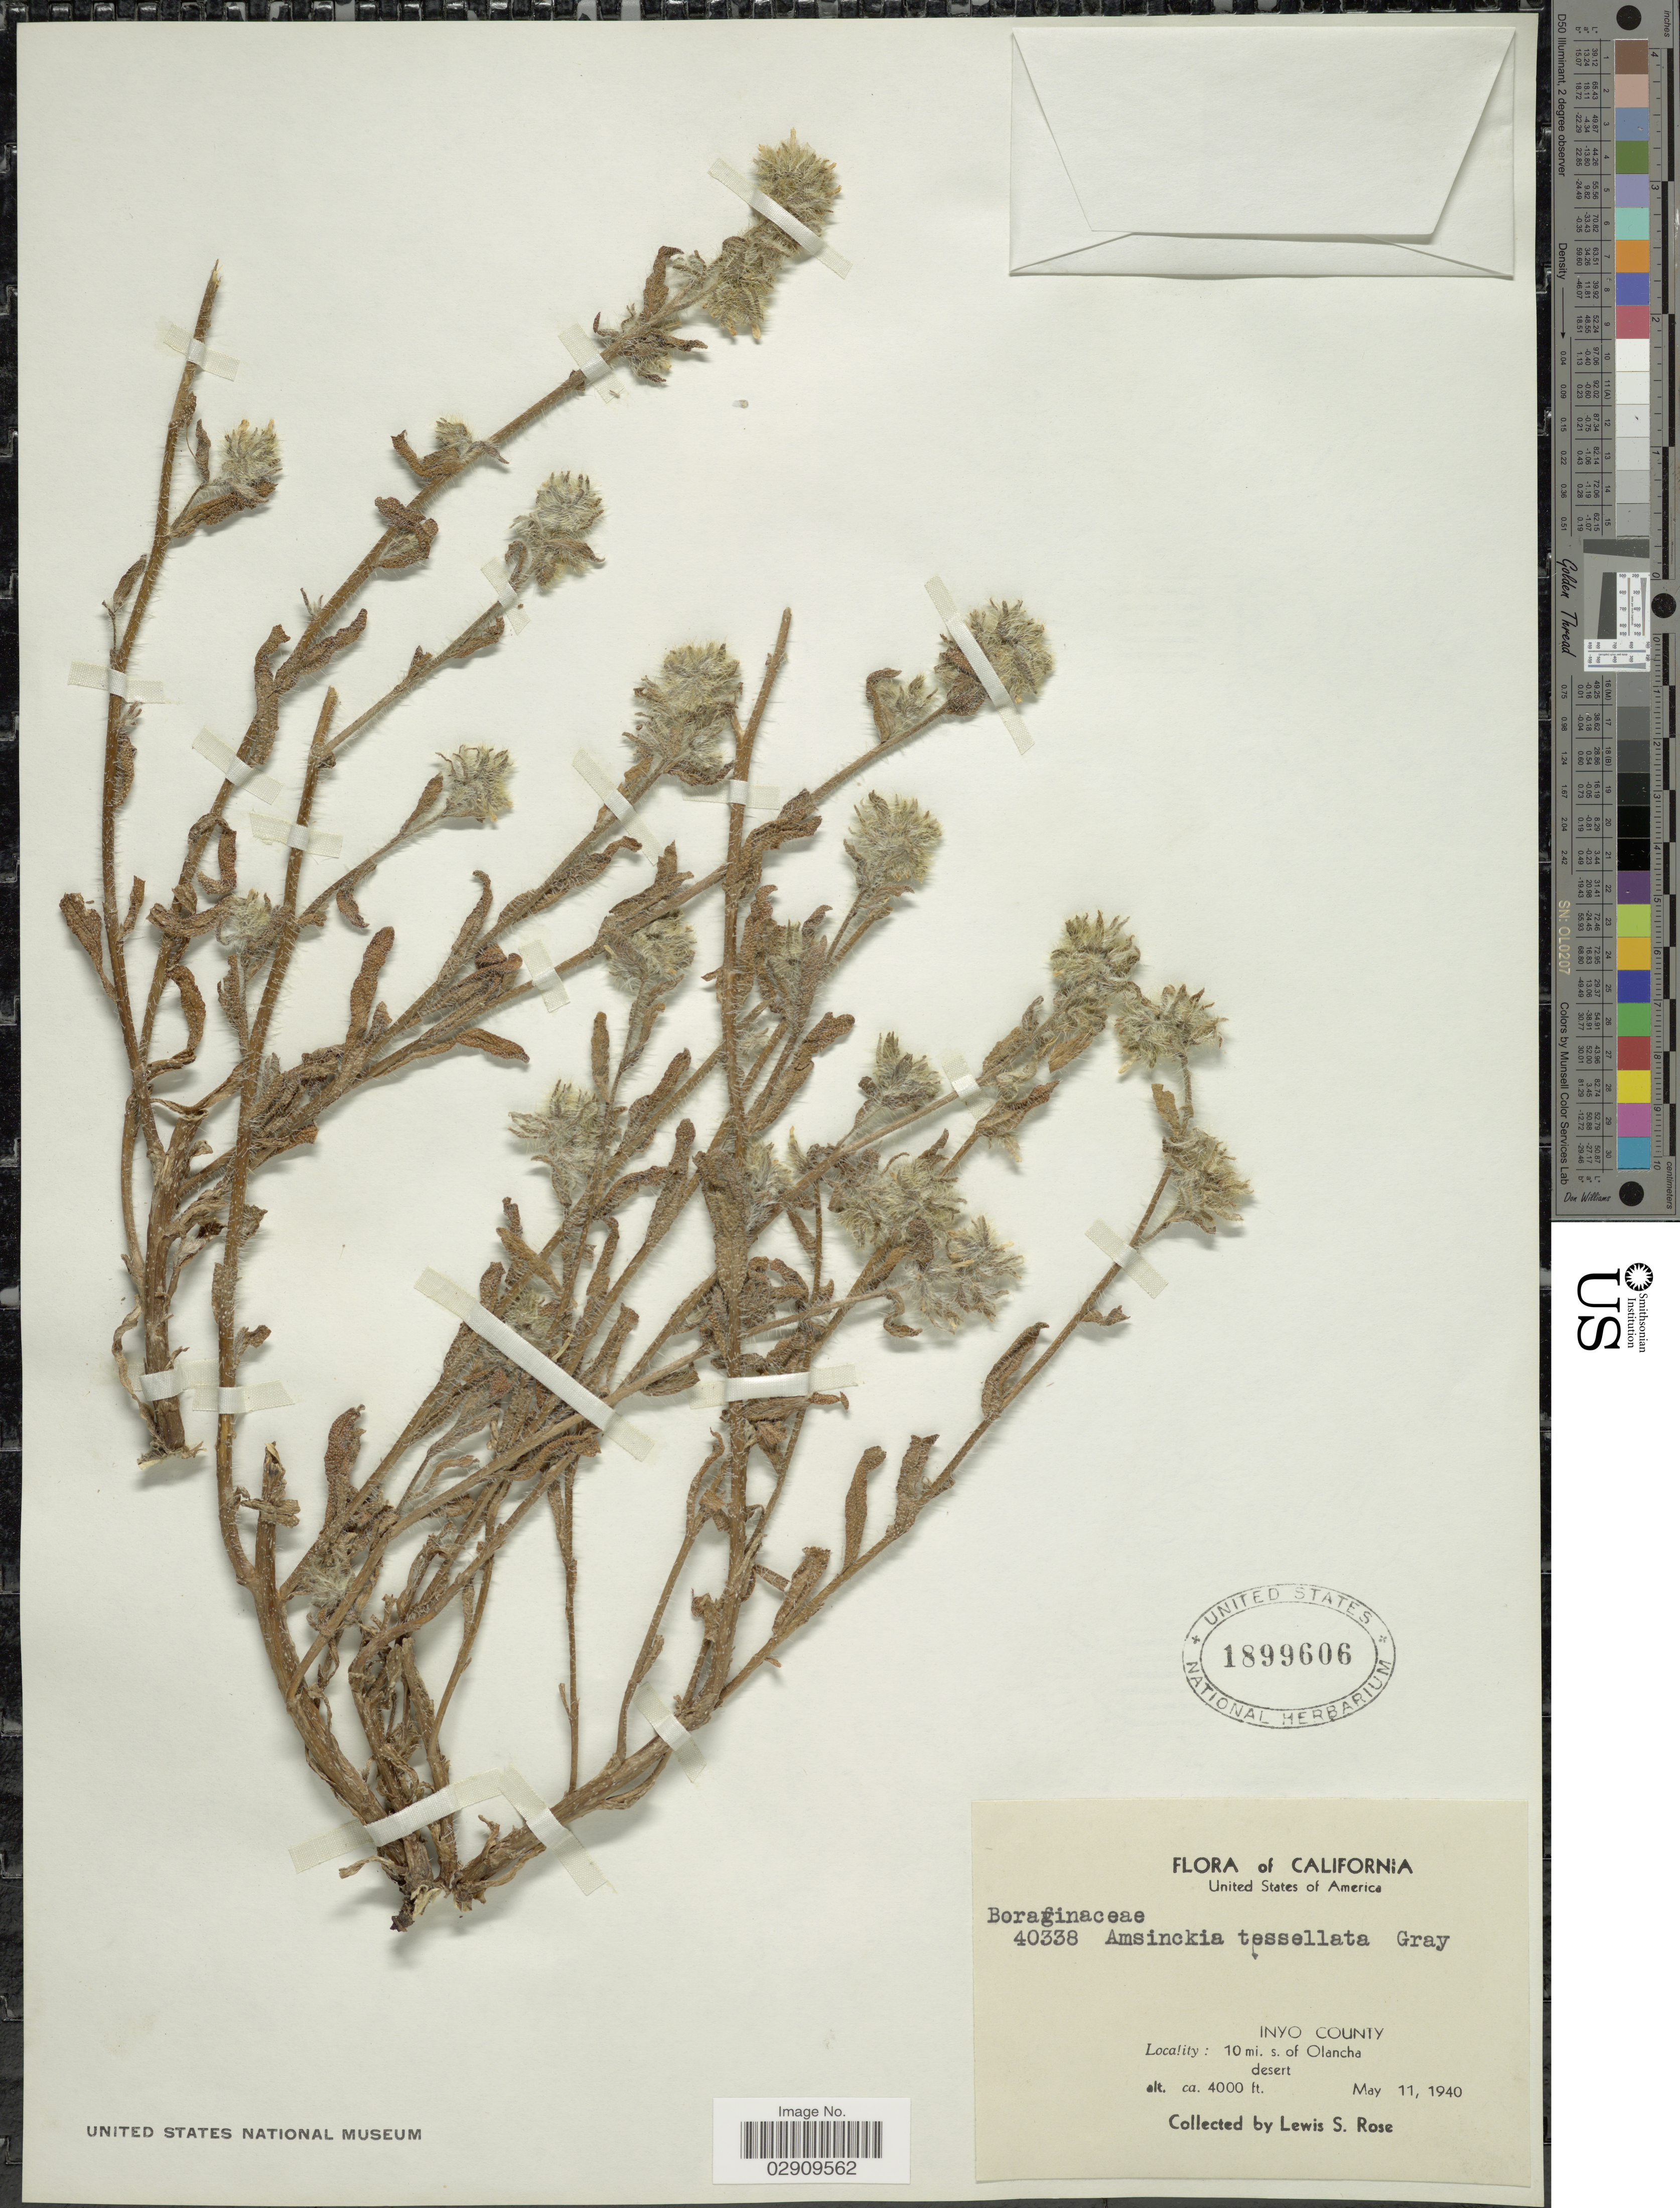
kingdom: Plantae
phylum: Tracheophyta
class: Magnoliopsida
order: Boraginales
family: Boraginaceae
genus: Amsinckia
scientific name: Amsinckia tessellata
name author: A. Gray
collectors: L. S. Rose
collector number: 40338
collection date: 1940-05-11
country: United States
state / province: California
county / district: Inyo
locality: Inyo County. 10 mi. s. of Olancha desert.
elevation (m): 1219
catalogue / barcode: US 1899606